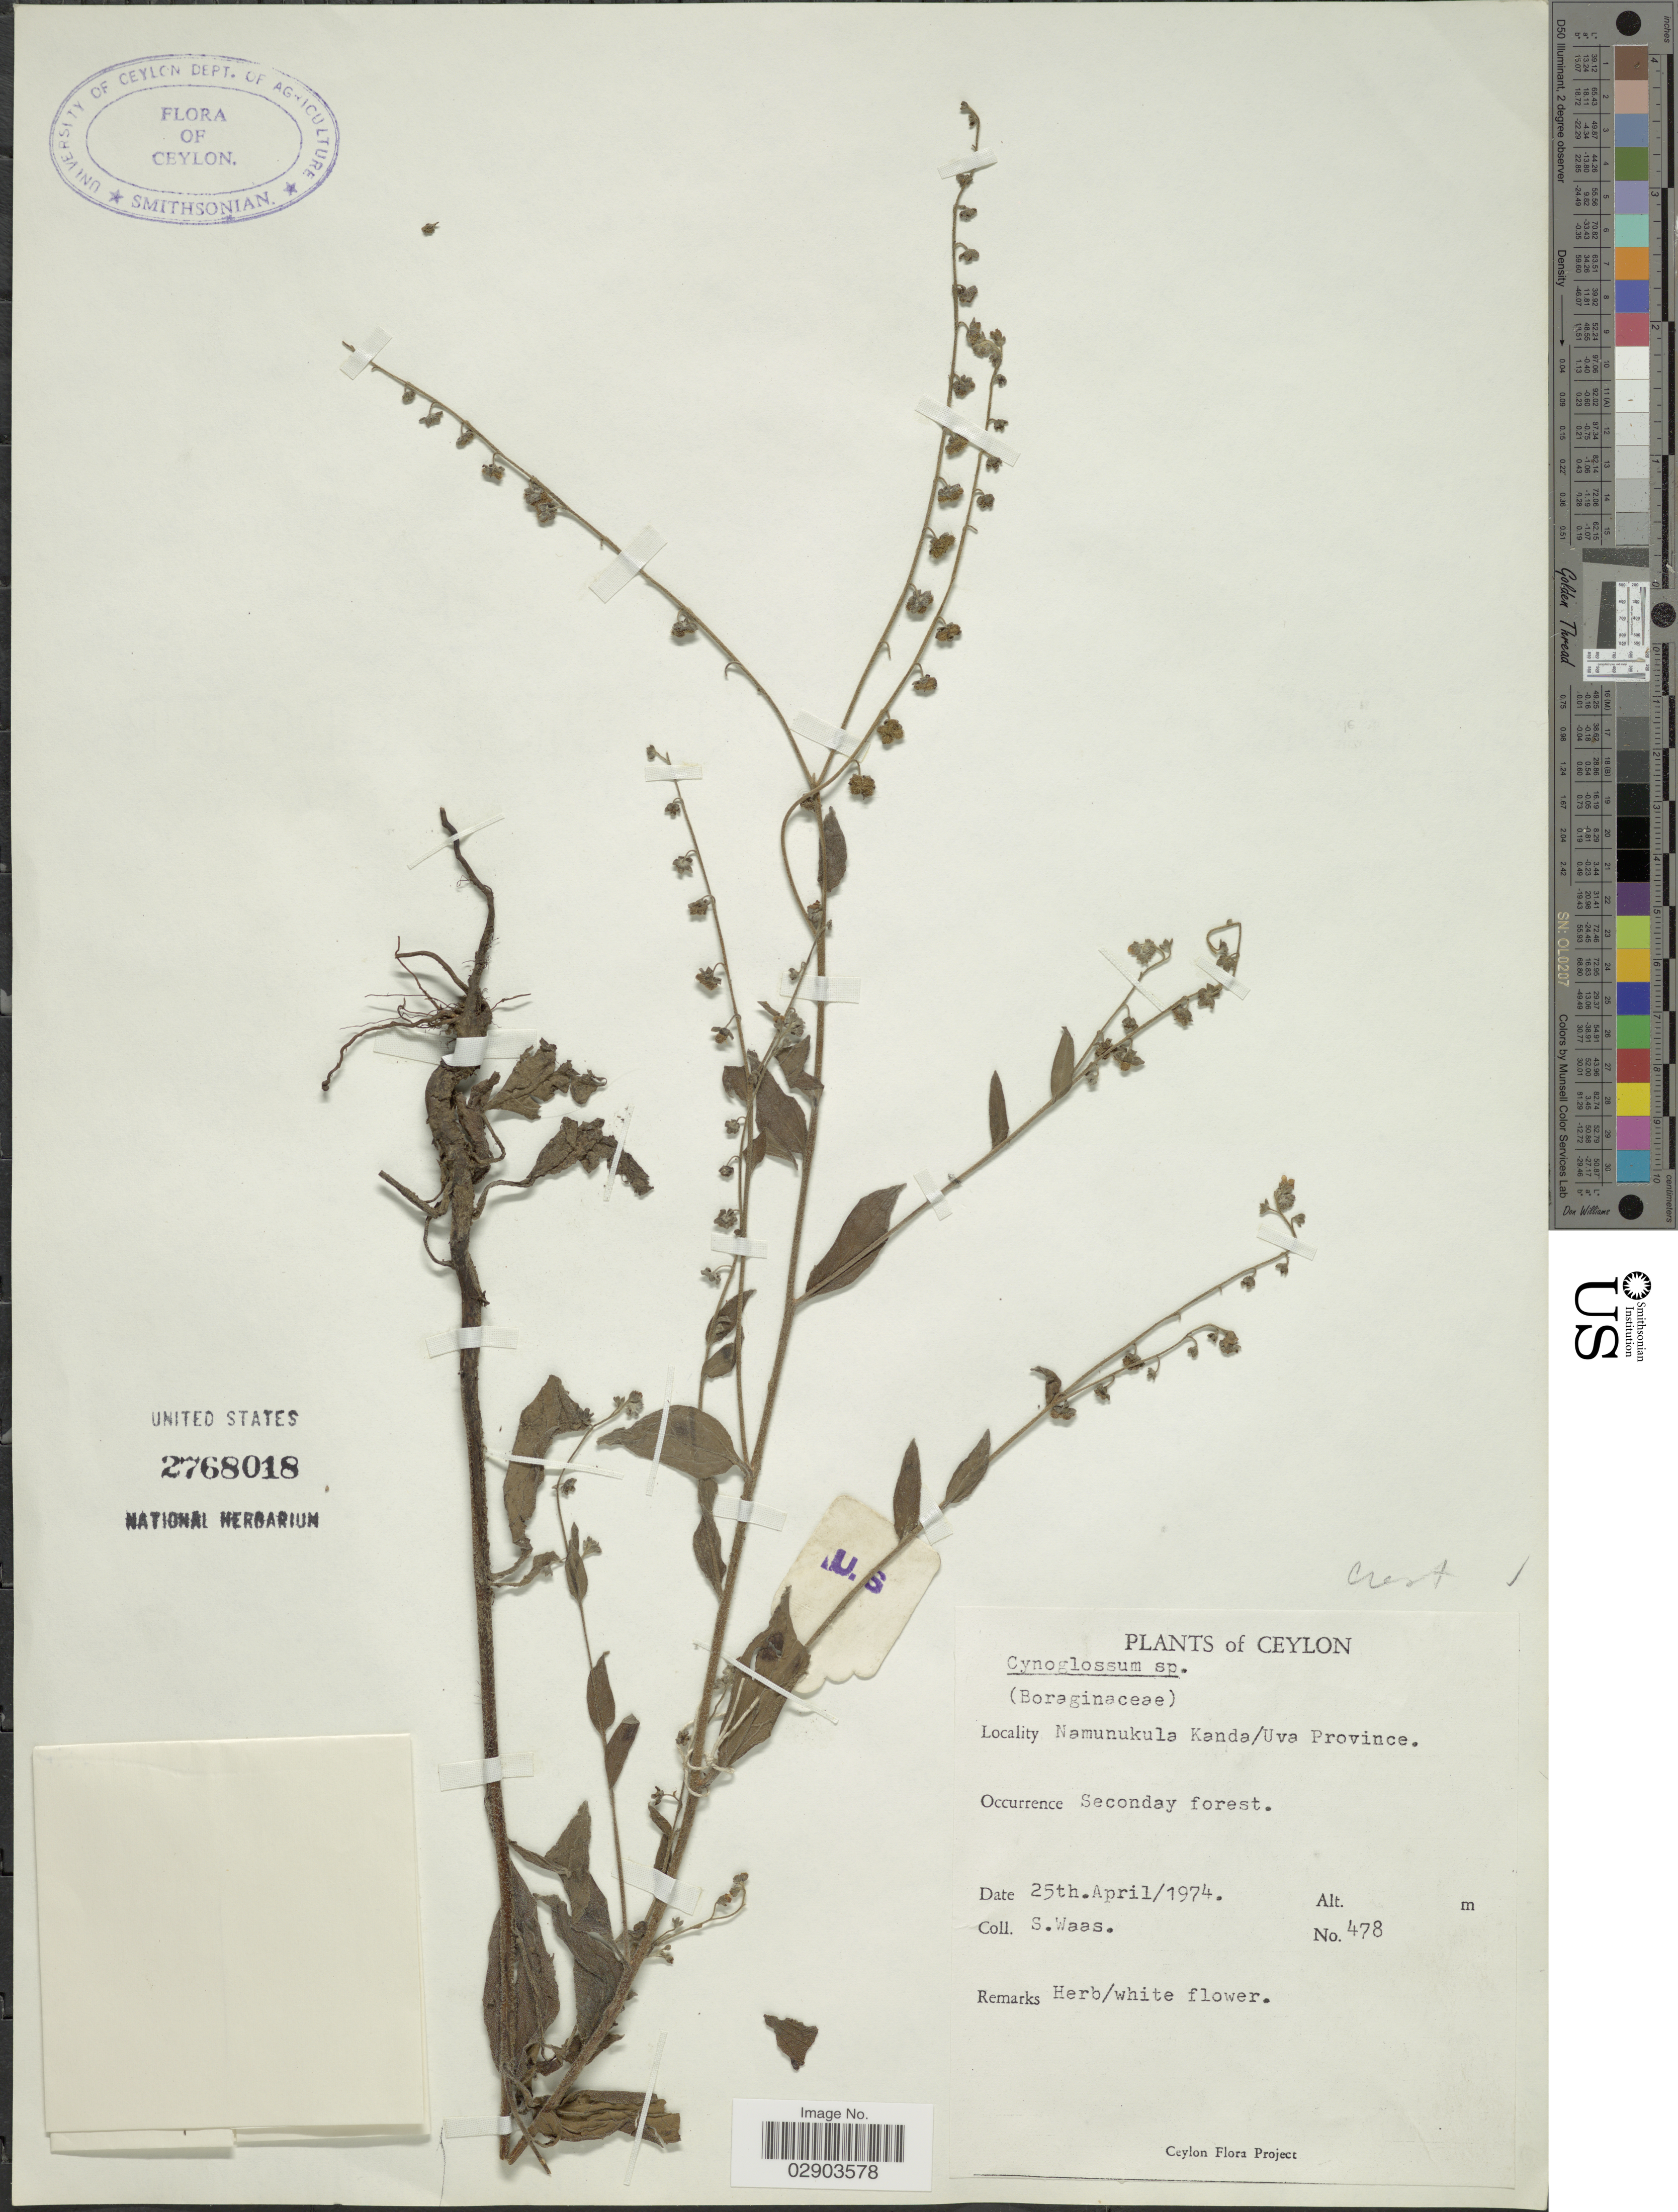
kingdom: Plantae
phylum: Tracheophyta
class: Magnoliopsida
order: Boraginales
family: Boraginaceae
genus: Cynoglossum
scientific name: Cynoglossum sp.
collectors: S. Waas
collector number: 478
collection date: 1974-04-25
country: Sri Lanka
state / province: Uva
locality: Namunukula Kanda/Uva Province, Ceylon.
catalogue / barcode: US 2768018